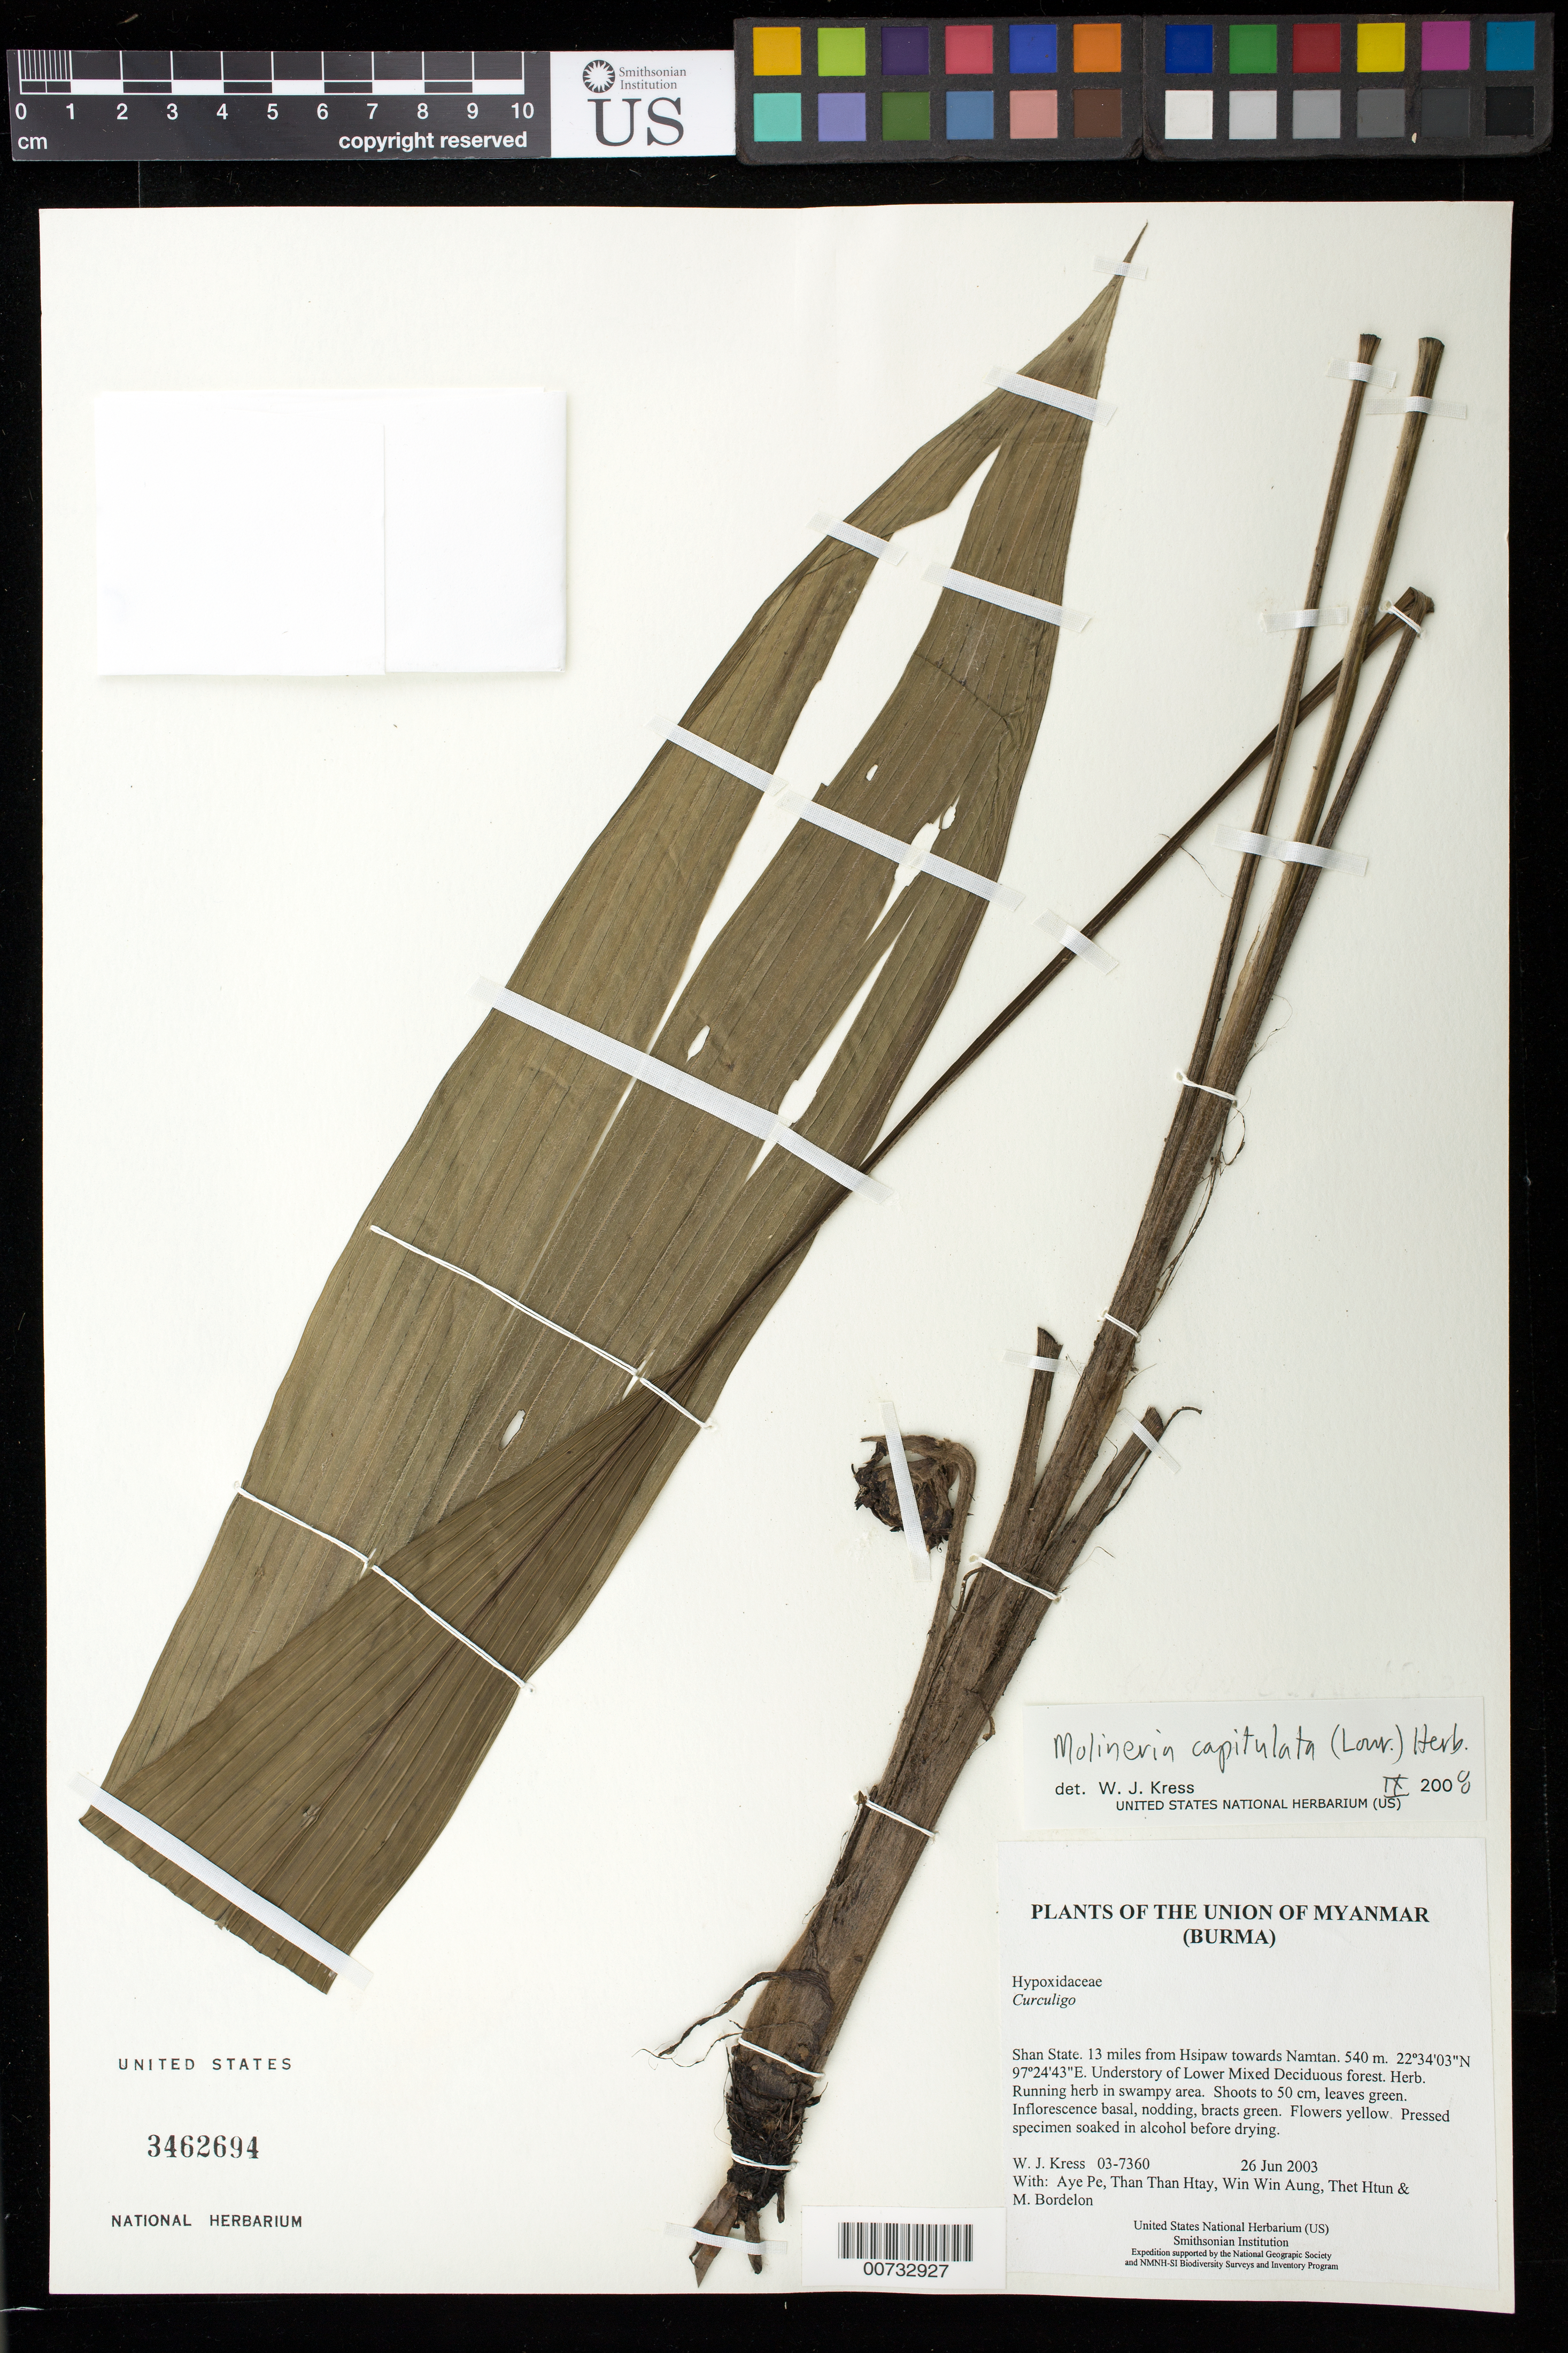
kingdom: Plantae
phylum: Tracheophyta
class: Liliopsida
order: Asparagales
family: Hypoxidaceae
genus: Molineria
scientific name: Molineria capitulata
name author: (Lour.) Herb.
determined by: Kress, W. J., (US), Smithsonian Institution - National Museum of Natural History (UNITED STATES)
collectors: W. J. Kress, Aye Pe, Than Than Htay, Win Win Aung, Thet Htun & M. Bordelon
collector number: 03-7360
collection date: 2003-06-26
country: Myanmar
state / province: Shan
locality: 13 miles from Hsipaw towards Namtan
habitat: Understory of Lower Mixed Deciduous forest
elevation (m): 540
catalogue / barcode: US 3462694